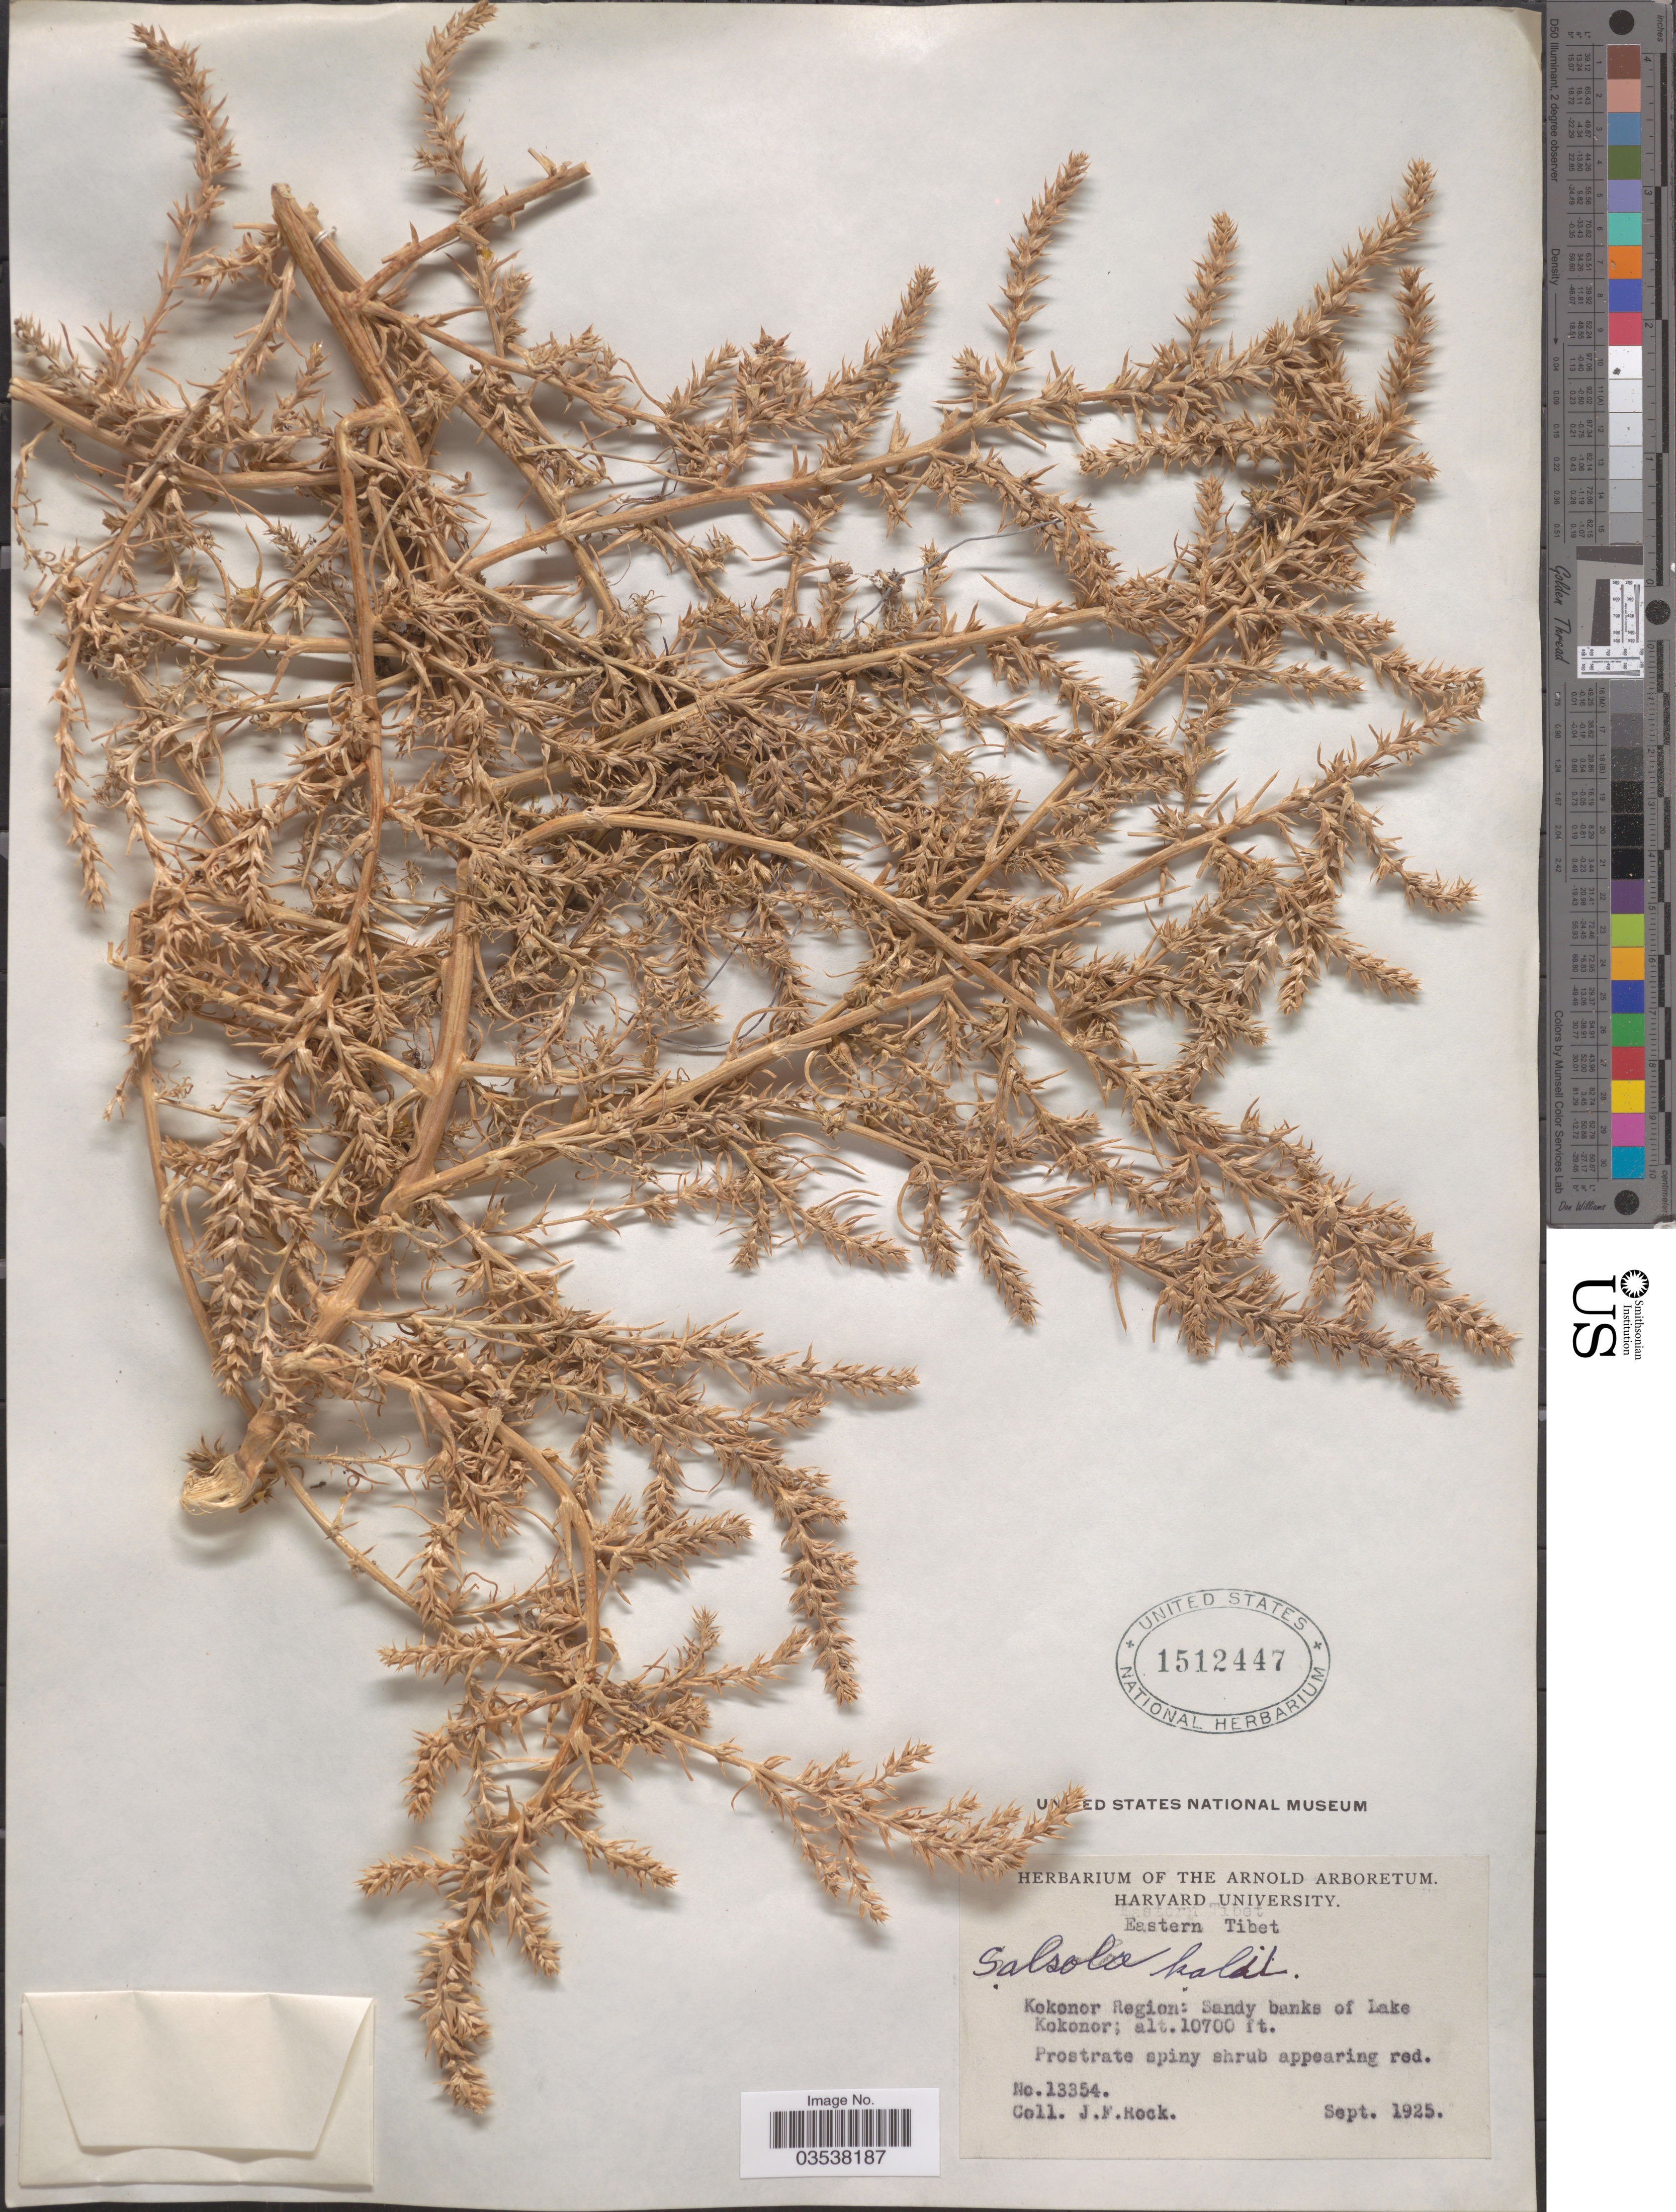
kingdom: Plantae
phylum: Tracheophyta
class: Magnoliopsida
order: Caryophyllales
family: Amaranthaceae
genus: Salsola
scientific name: Salsola kali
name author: L.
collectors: J. Rock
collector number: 13354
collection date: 1925-09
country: China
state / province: Xizang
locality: Eastern Tibet. Kokonor Region: Sandy banks of Lake Kokonor.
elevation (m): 3261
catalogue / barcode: US 1512447